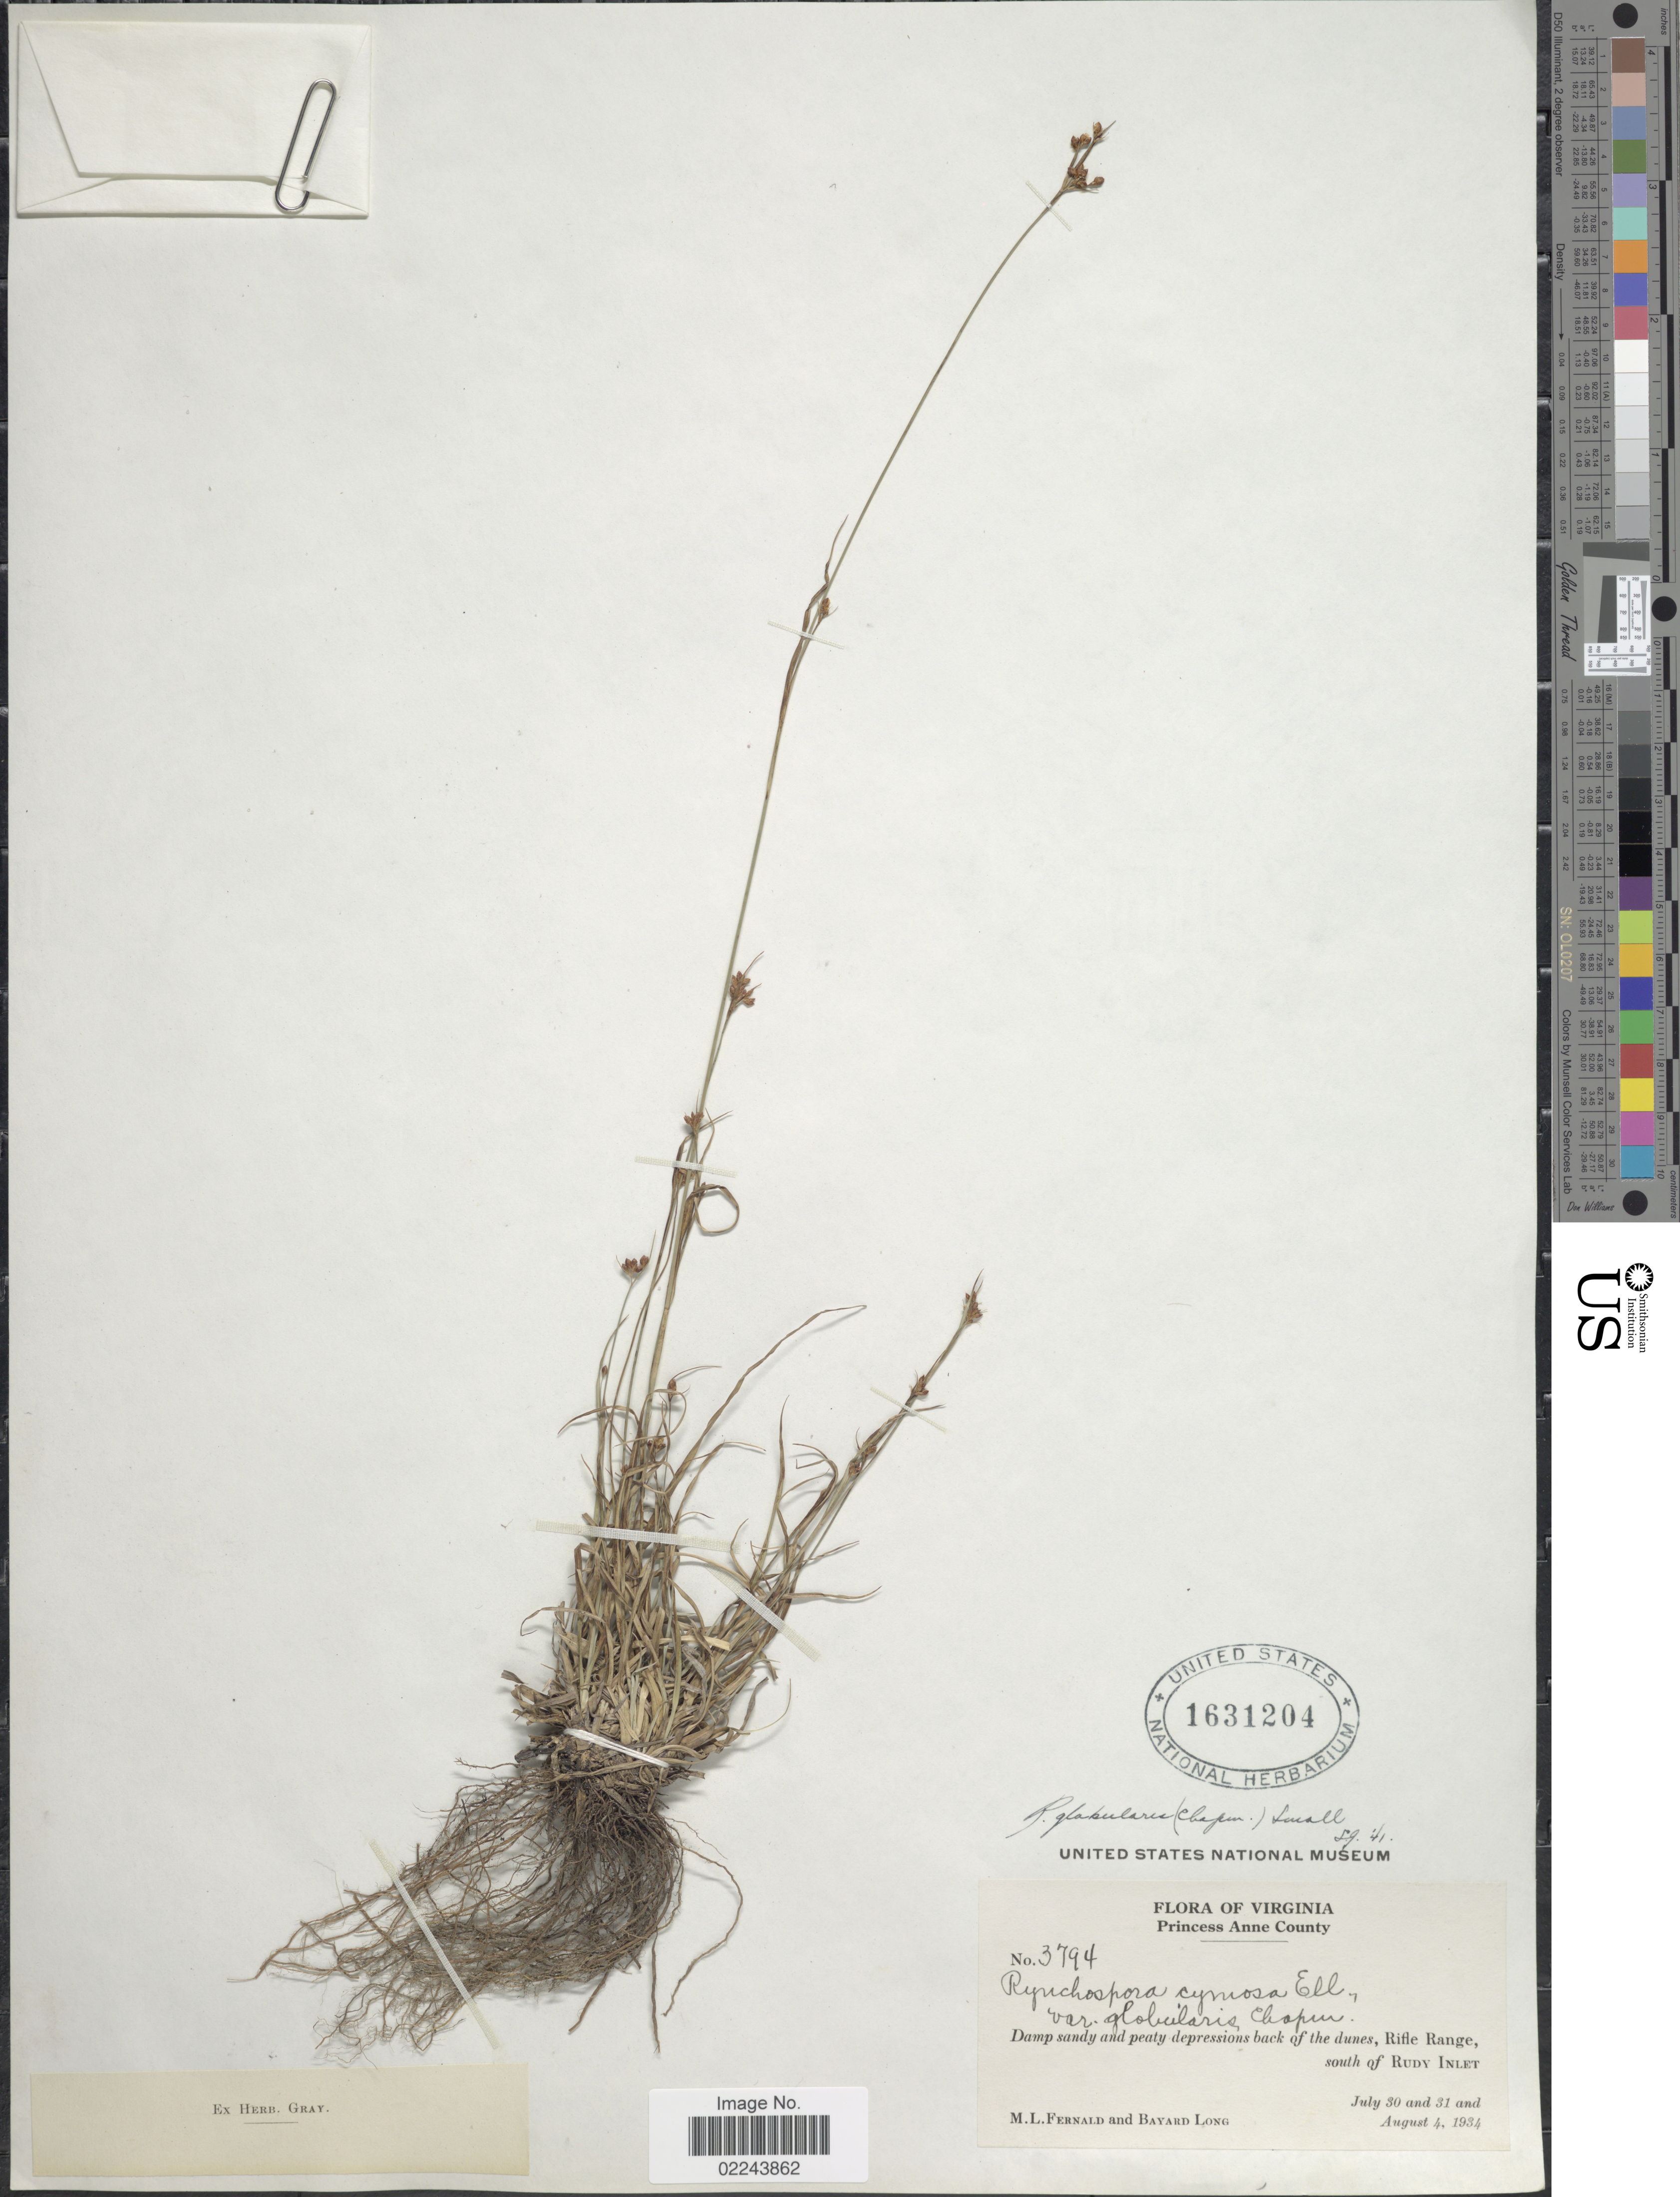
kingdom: Plantae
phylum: Tracheophyta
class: Liliopsida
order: Poales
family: Cyperaceae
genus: Rhynchospora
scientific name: Rhynchospora globularis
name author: (Chapm.) Small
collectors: M. L. Fernald & B. Long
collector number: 3794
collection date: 1934-07-30/1934-08-04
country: United States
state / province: Virginia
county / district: City of Virginia Beach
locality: Princess Anne (=historic county name)County, Rifle Range, south of Rudy Inlet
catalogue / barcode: US 1631204